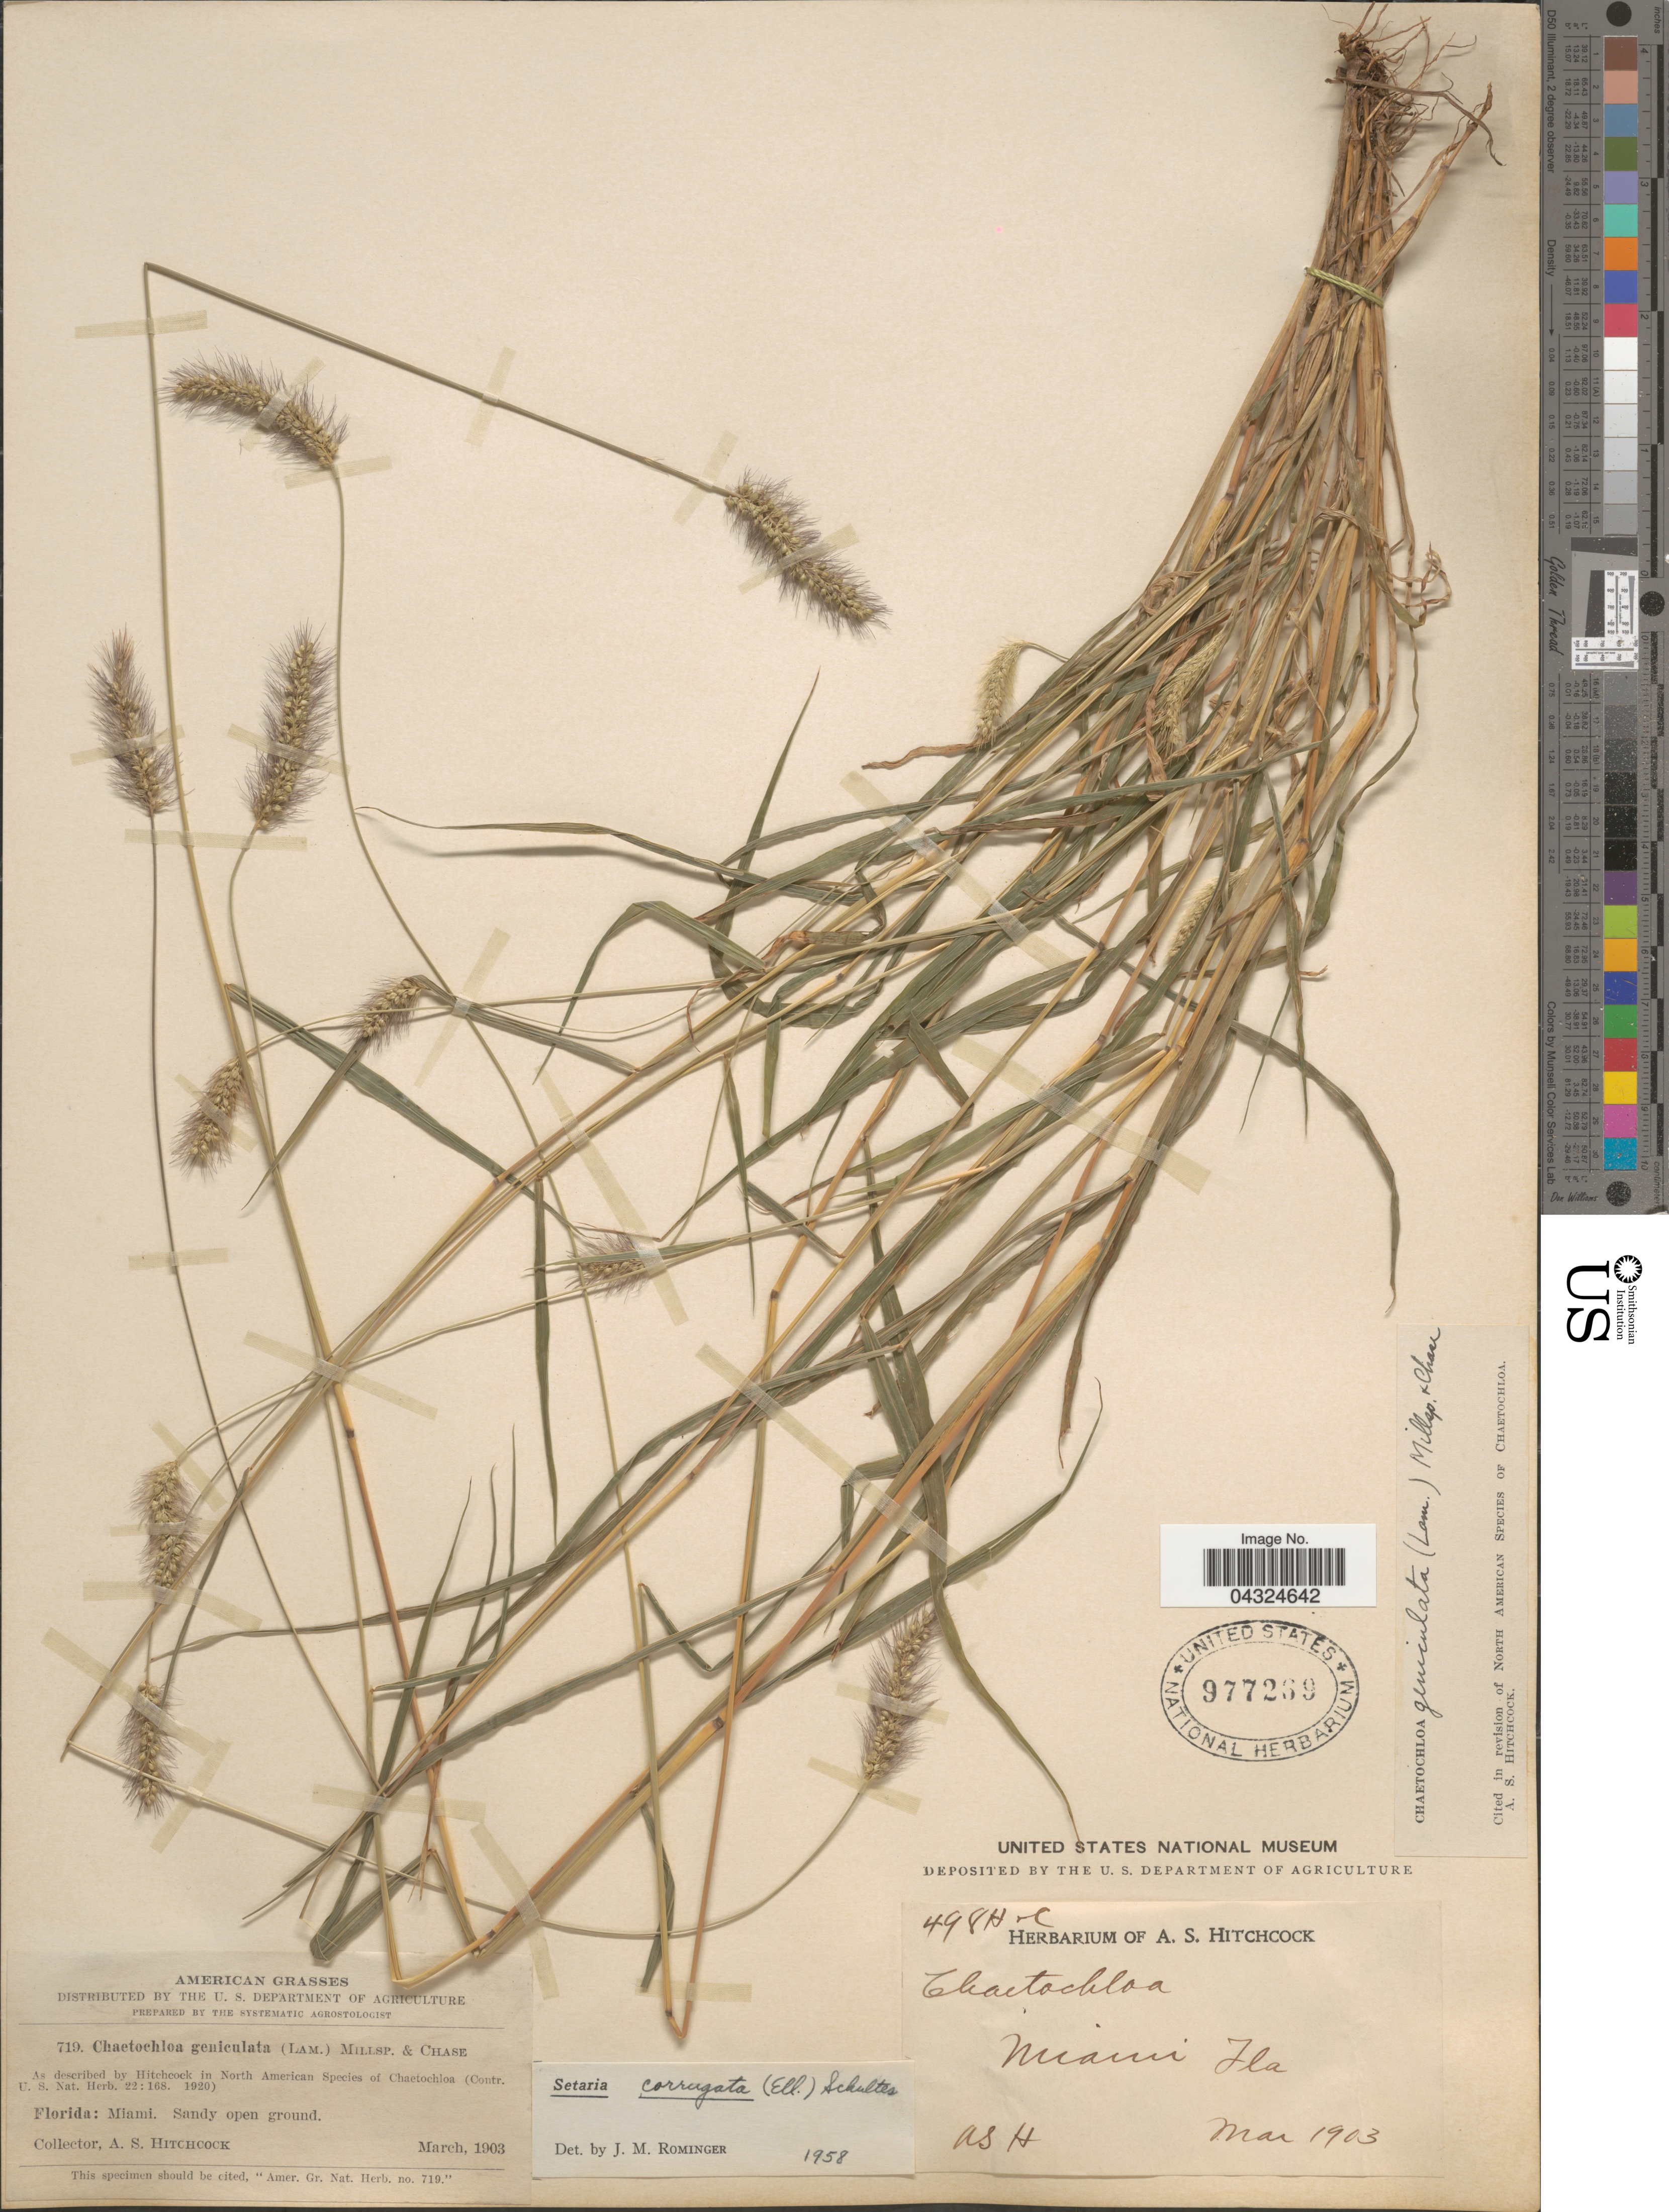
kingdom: Plantae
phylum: Tracheophyta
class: Liliopsida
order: Poales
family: Poaceae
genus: Setaria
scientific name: Setaria corrugata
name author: (Elliott) Schult.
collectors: A. S. Hitchcock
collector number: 719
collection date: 1903-03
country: United States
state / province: Florida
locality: Miami.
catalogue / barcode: US 977269